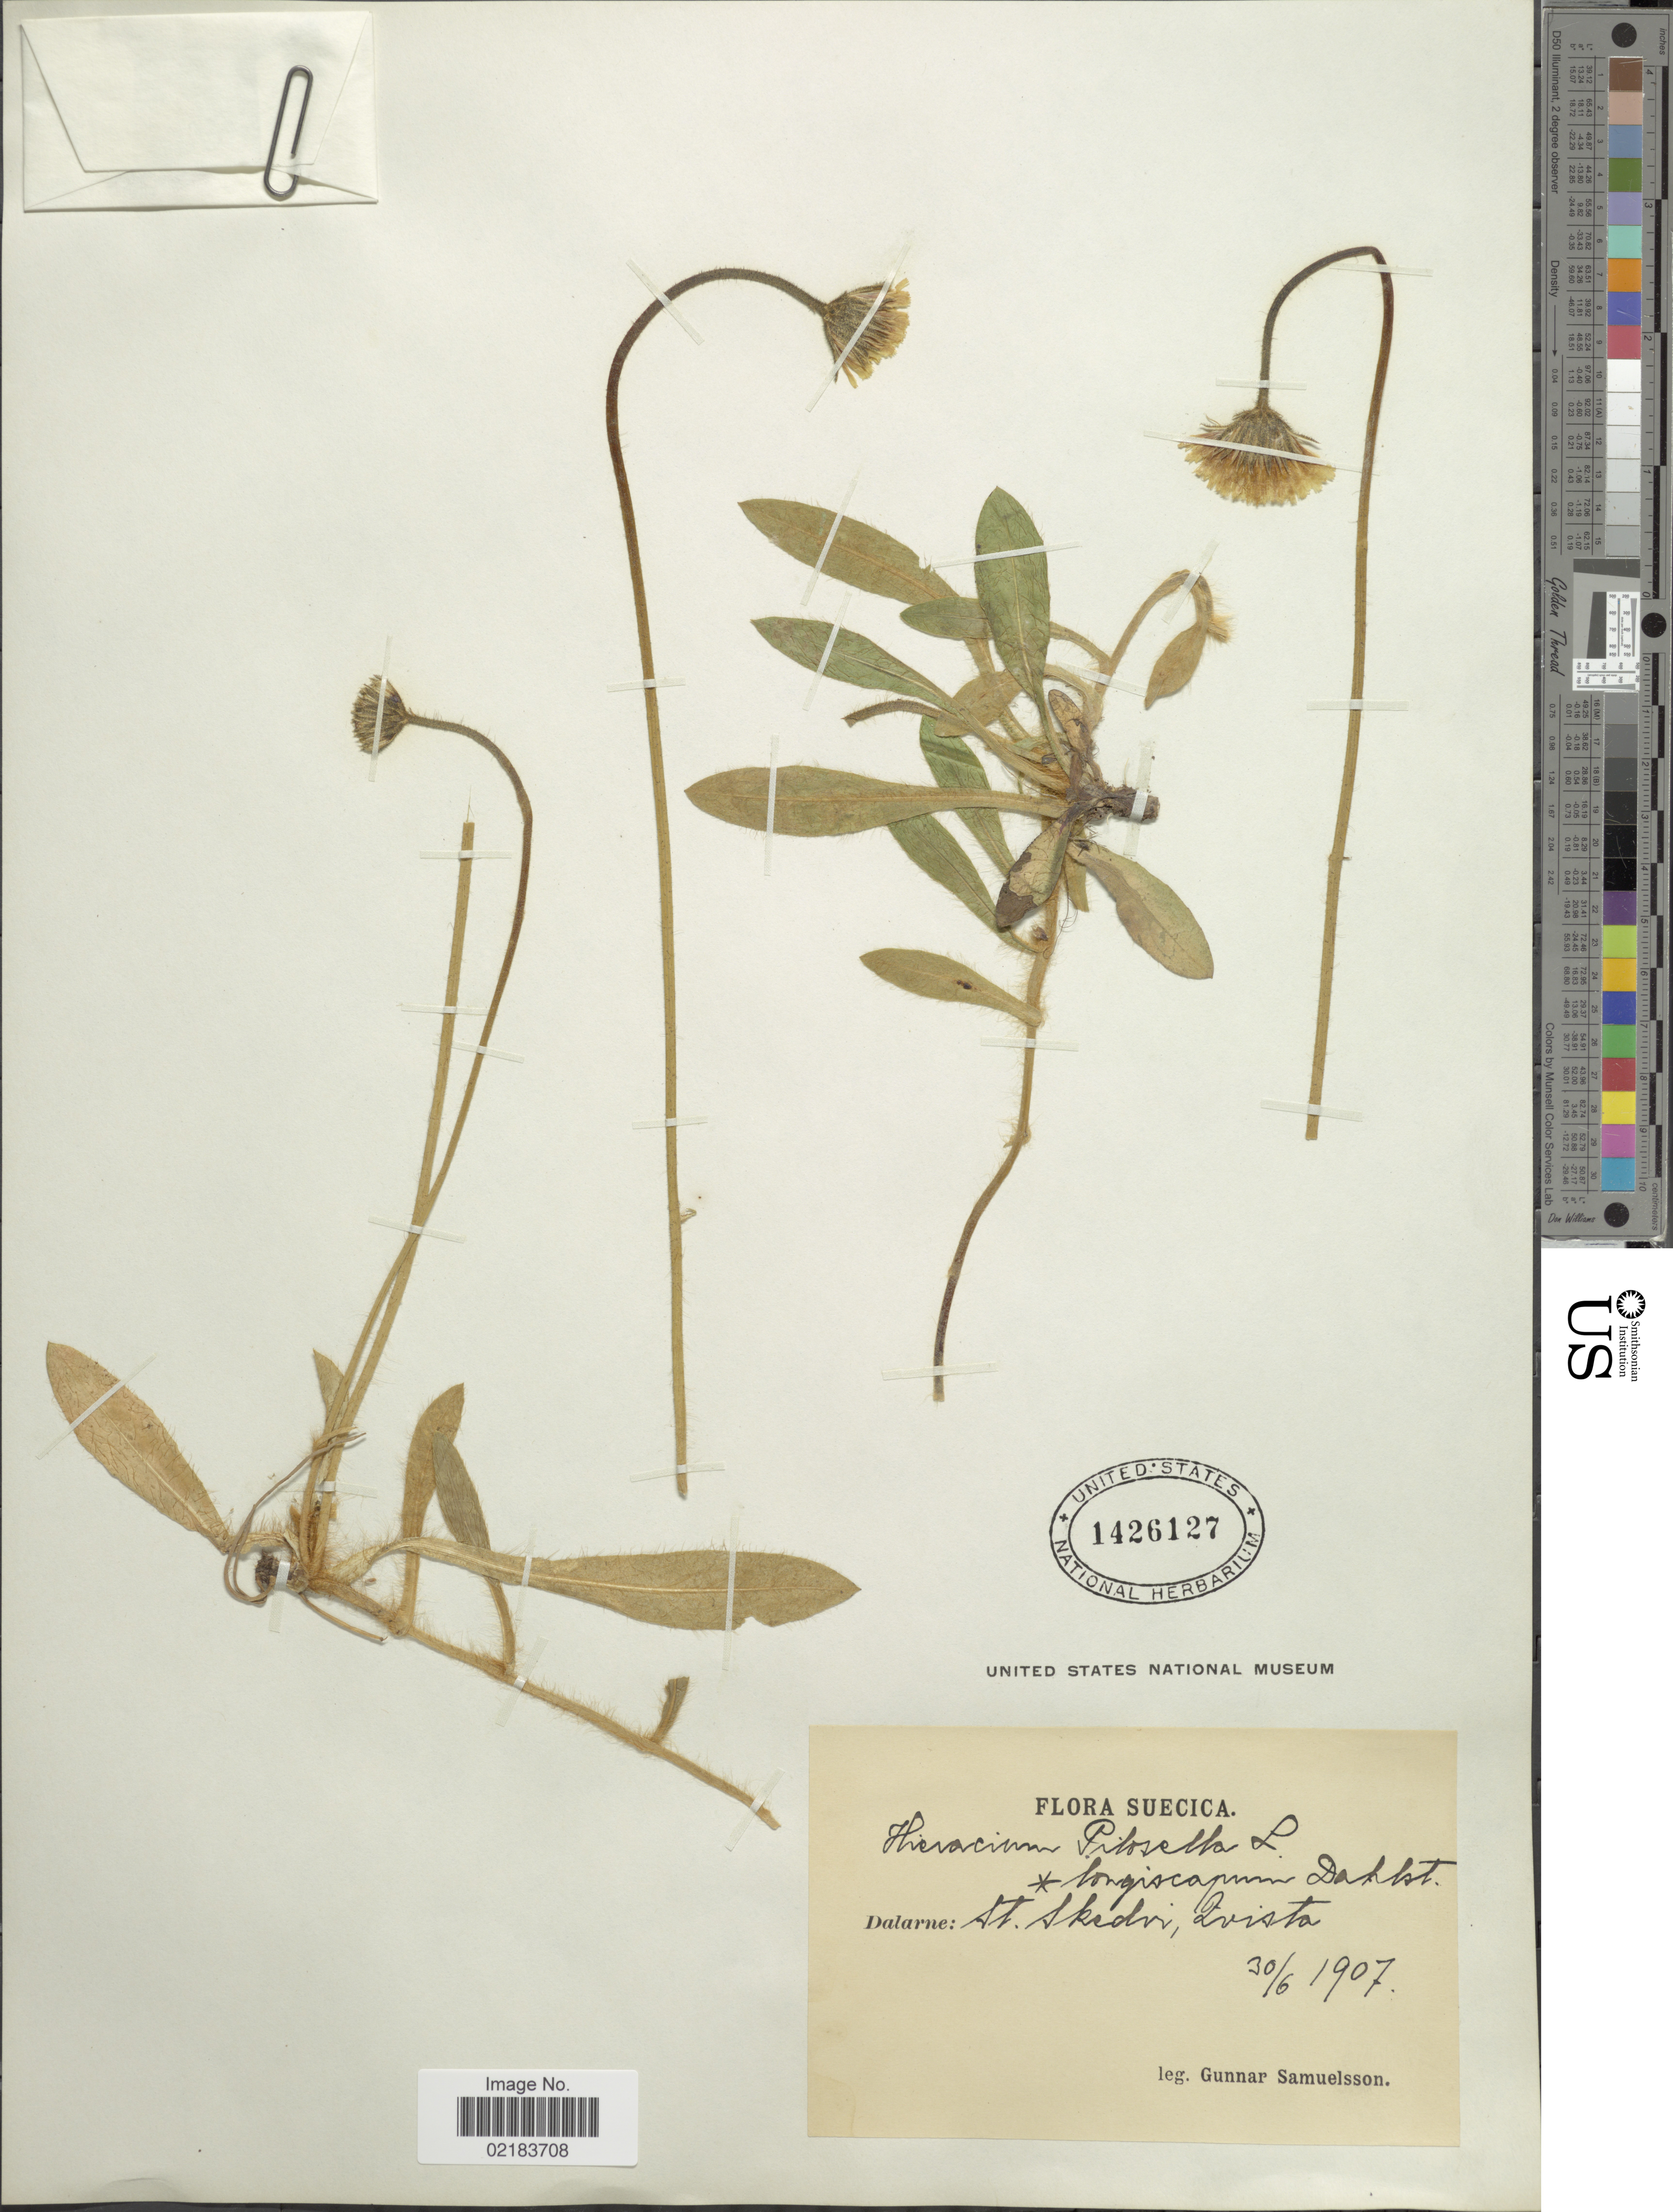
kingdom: Plantae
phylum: Tracheophyta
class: Magnoliopsida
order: Asterales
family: Asteraceae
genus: Pilosella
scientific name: Pilosella officinarum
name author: Vaill.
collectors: G. Samuelsson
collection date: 1907-06-30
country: Sweden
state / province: Dalarna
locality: Suecica. Dalarne: St. Skedvi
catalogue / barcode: US 1426127